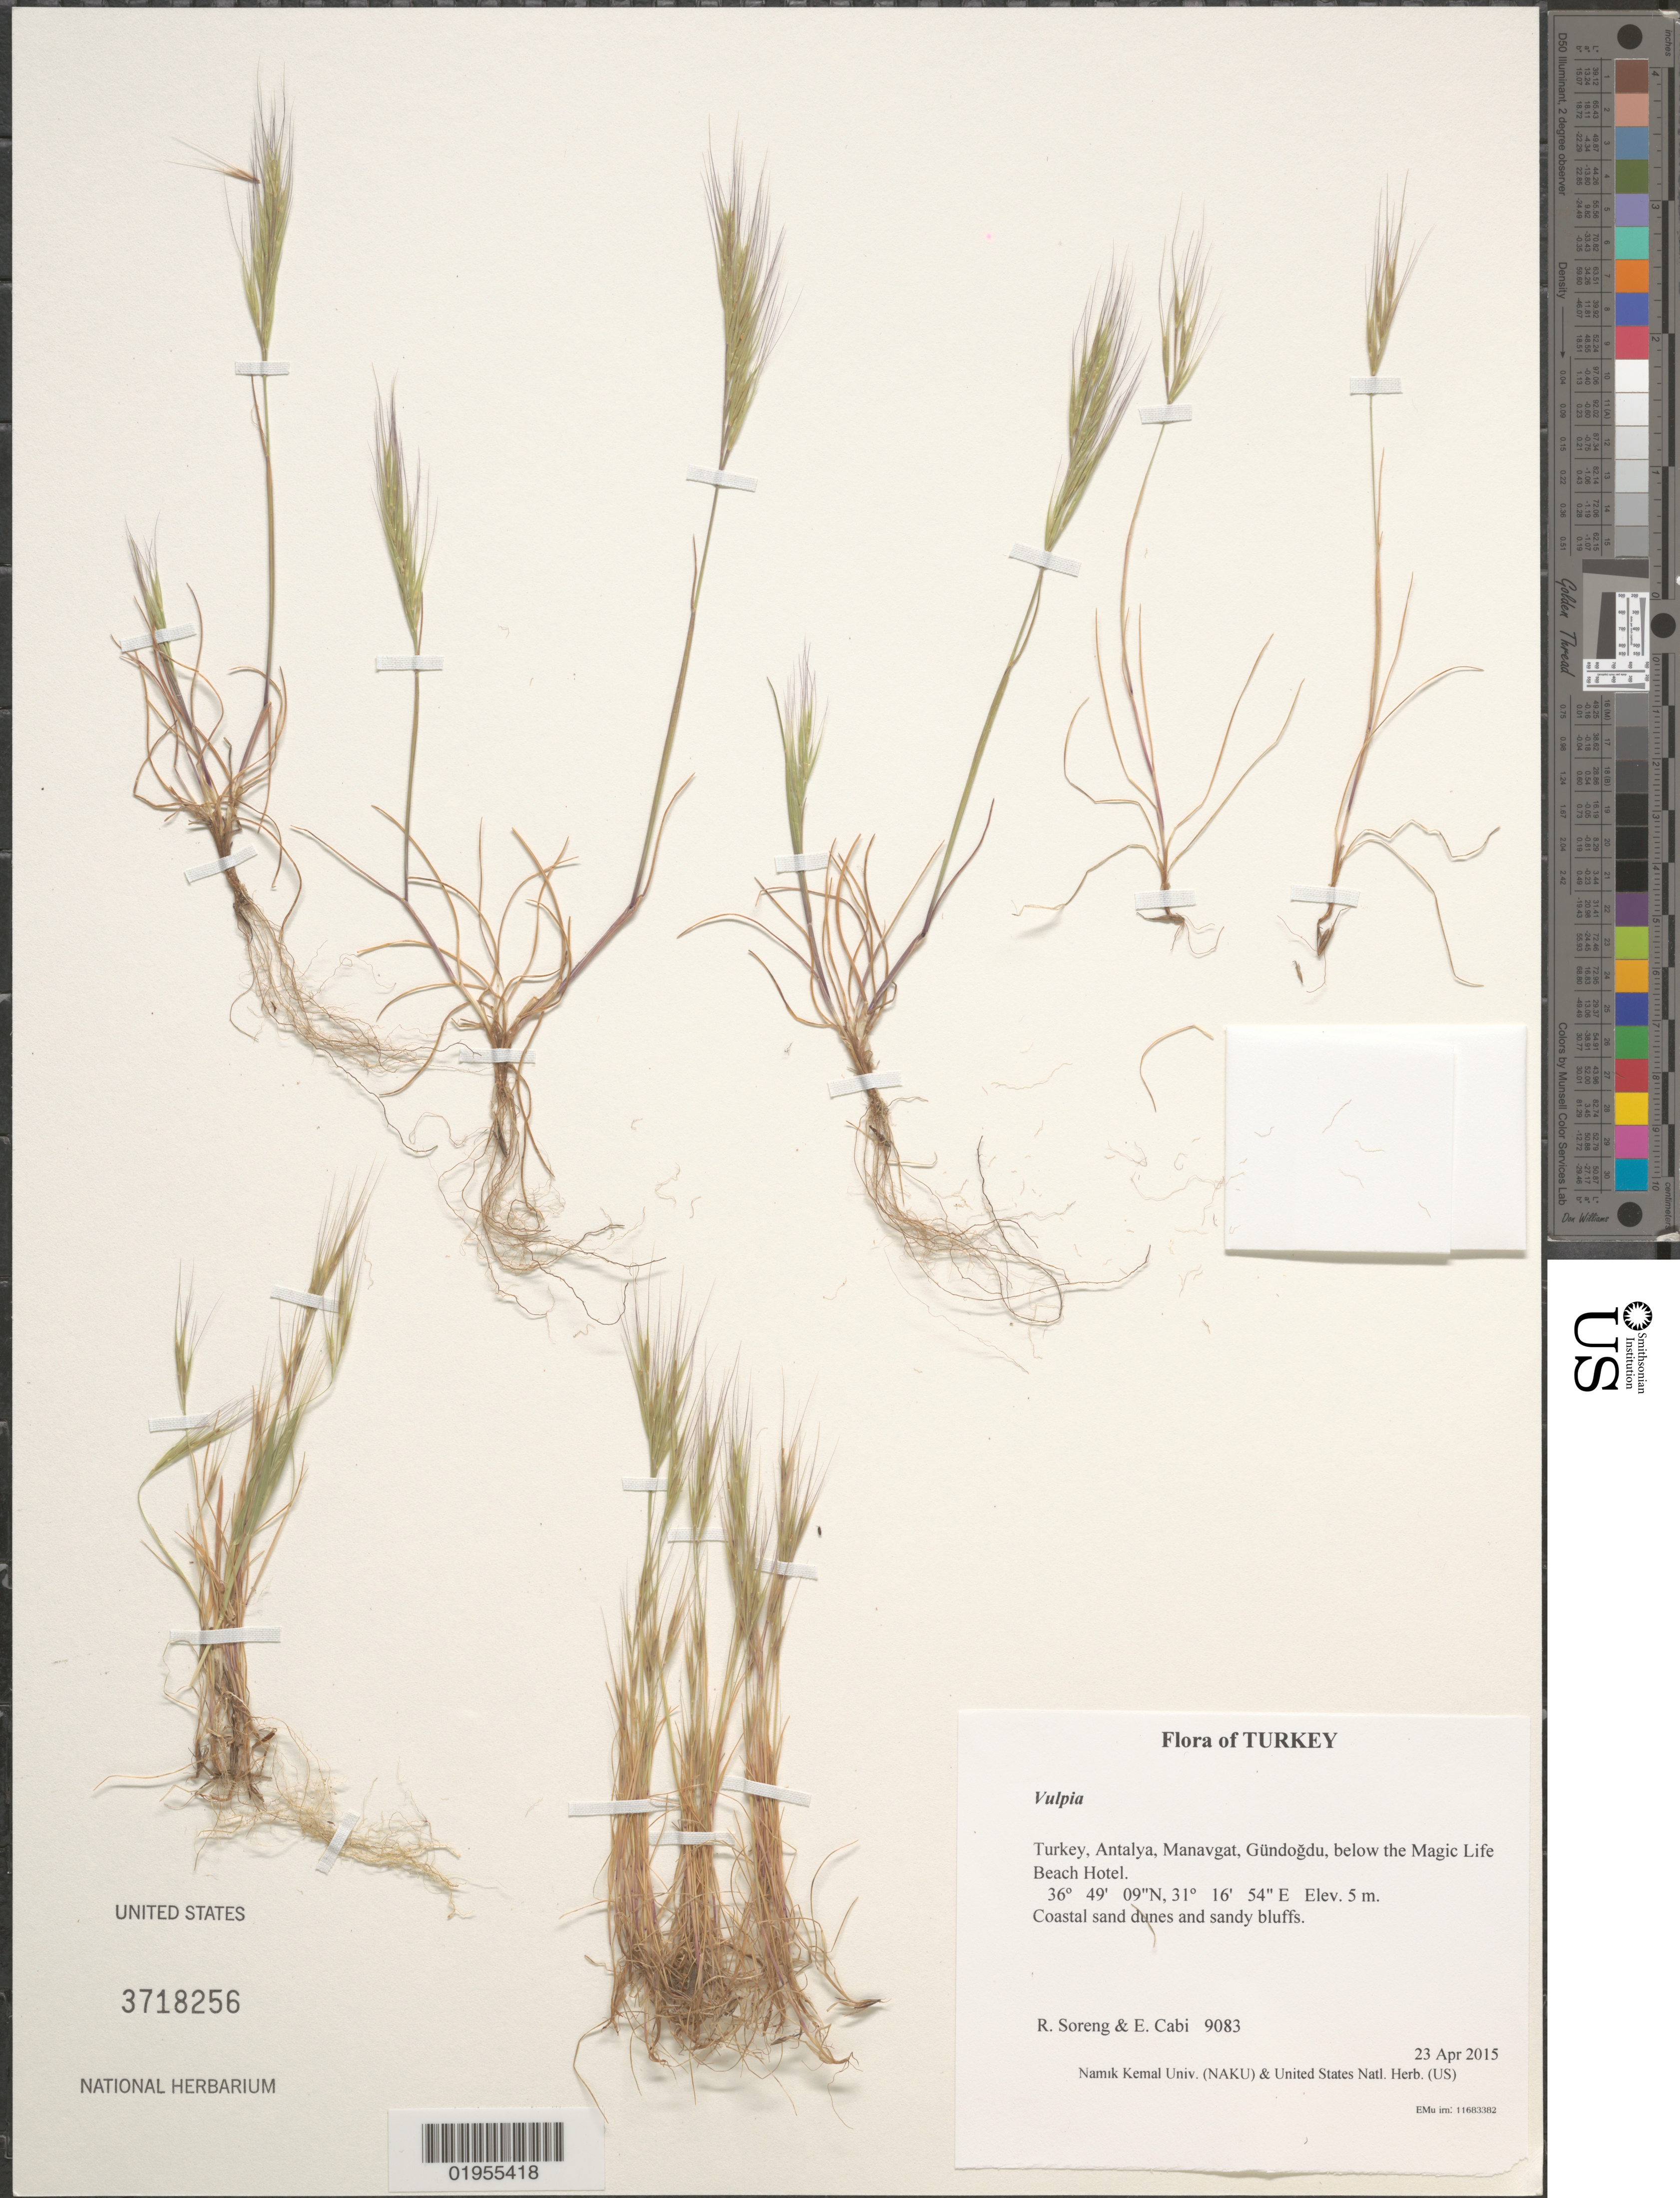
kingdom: Plantae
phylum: Tracheophyta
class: Liliopsida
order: Poales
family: Poaceae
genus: Vulpia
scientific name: Vulpia sp.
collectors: R. J. Soreng & E. Cabi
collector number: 9083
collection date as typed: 2015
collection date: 2015-04-23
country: Turkey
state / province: Antalya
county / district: Manavgat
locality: Gundogdu, below the Majic Life Beach Hotel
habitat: Coastal sand dunes and sandy bluffs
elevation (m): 5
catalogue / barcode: US 3718256